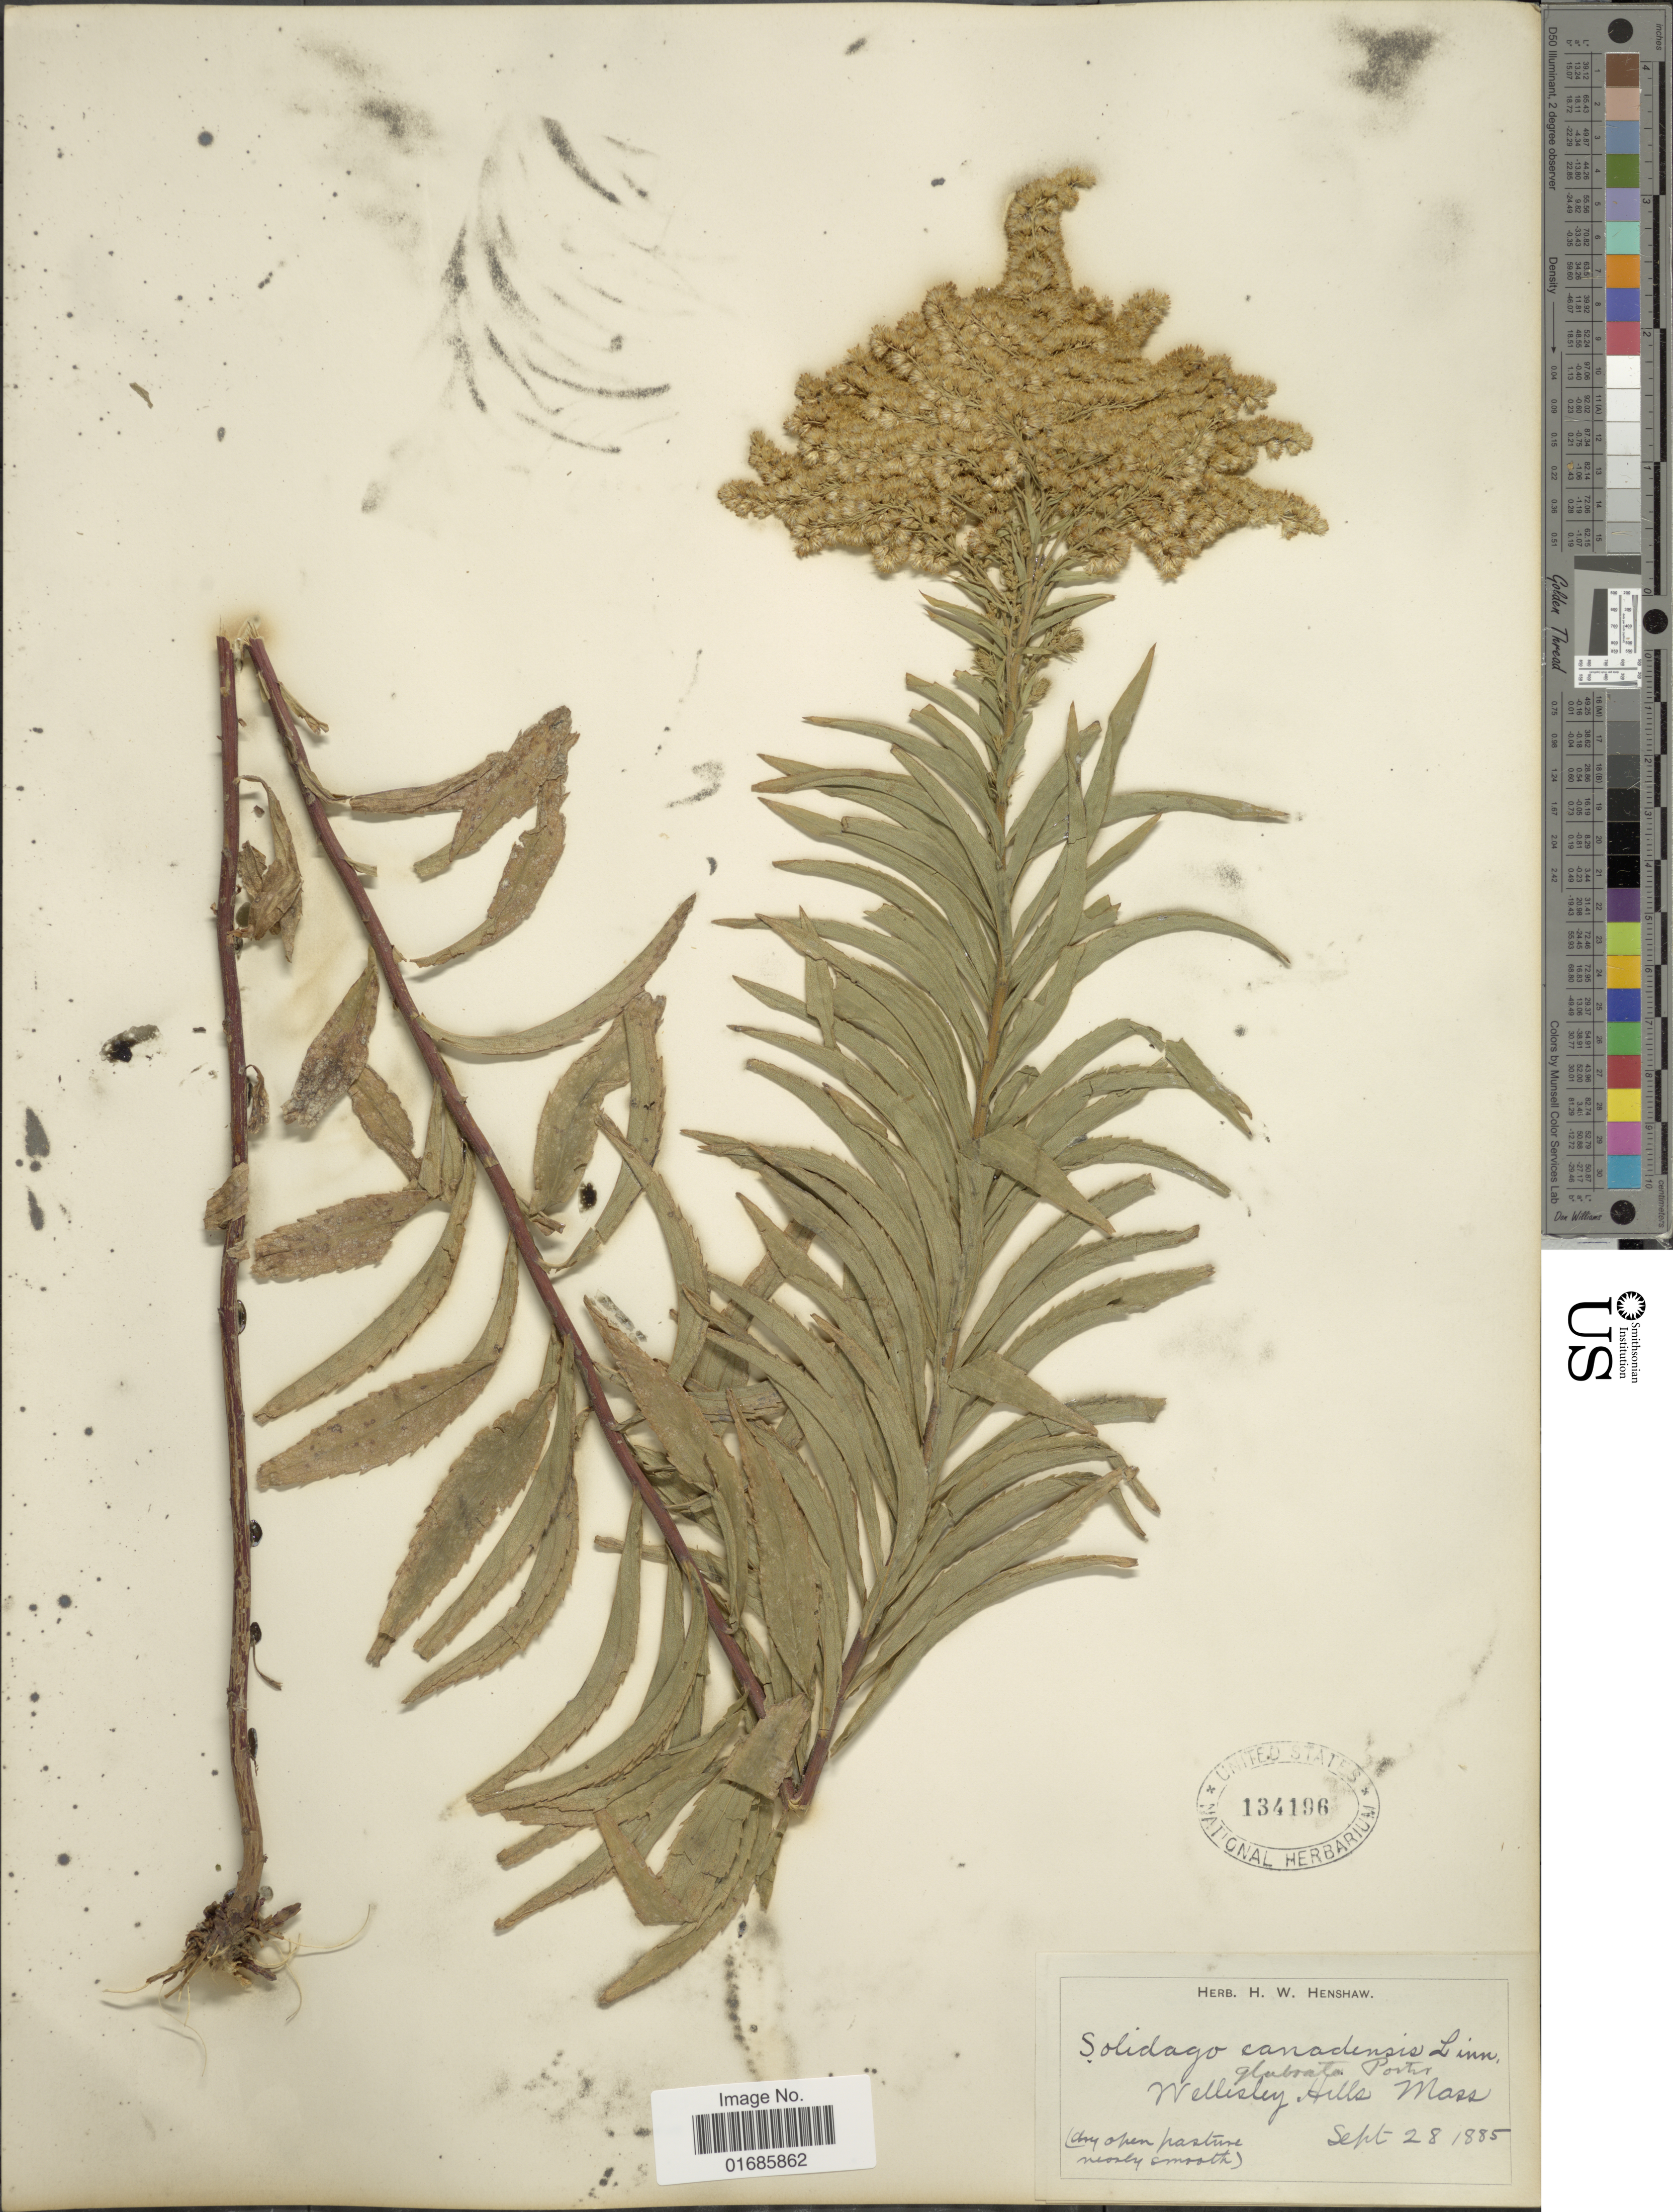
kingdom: Plantae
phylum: Tracheophyta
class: Magnoliopsida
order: Asterales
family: Asteraceae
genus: Solidago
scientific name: Solidago canadensis var. scabra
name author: (Muhl. ex Willd.) Torr. & A. Gray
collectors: ex herb. H. W. Henshaw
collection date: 1885-09-28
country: United States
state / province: Massachusetts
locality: Wellesley Hills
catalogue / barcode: US 134196